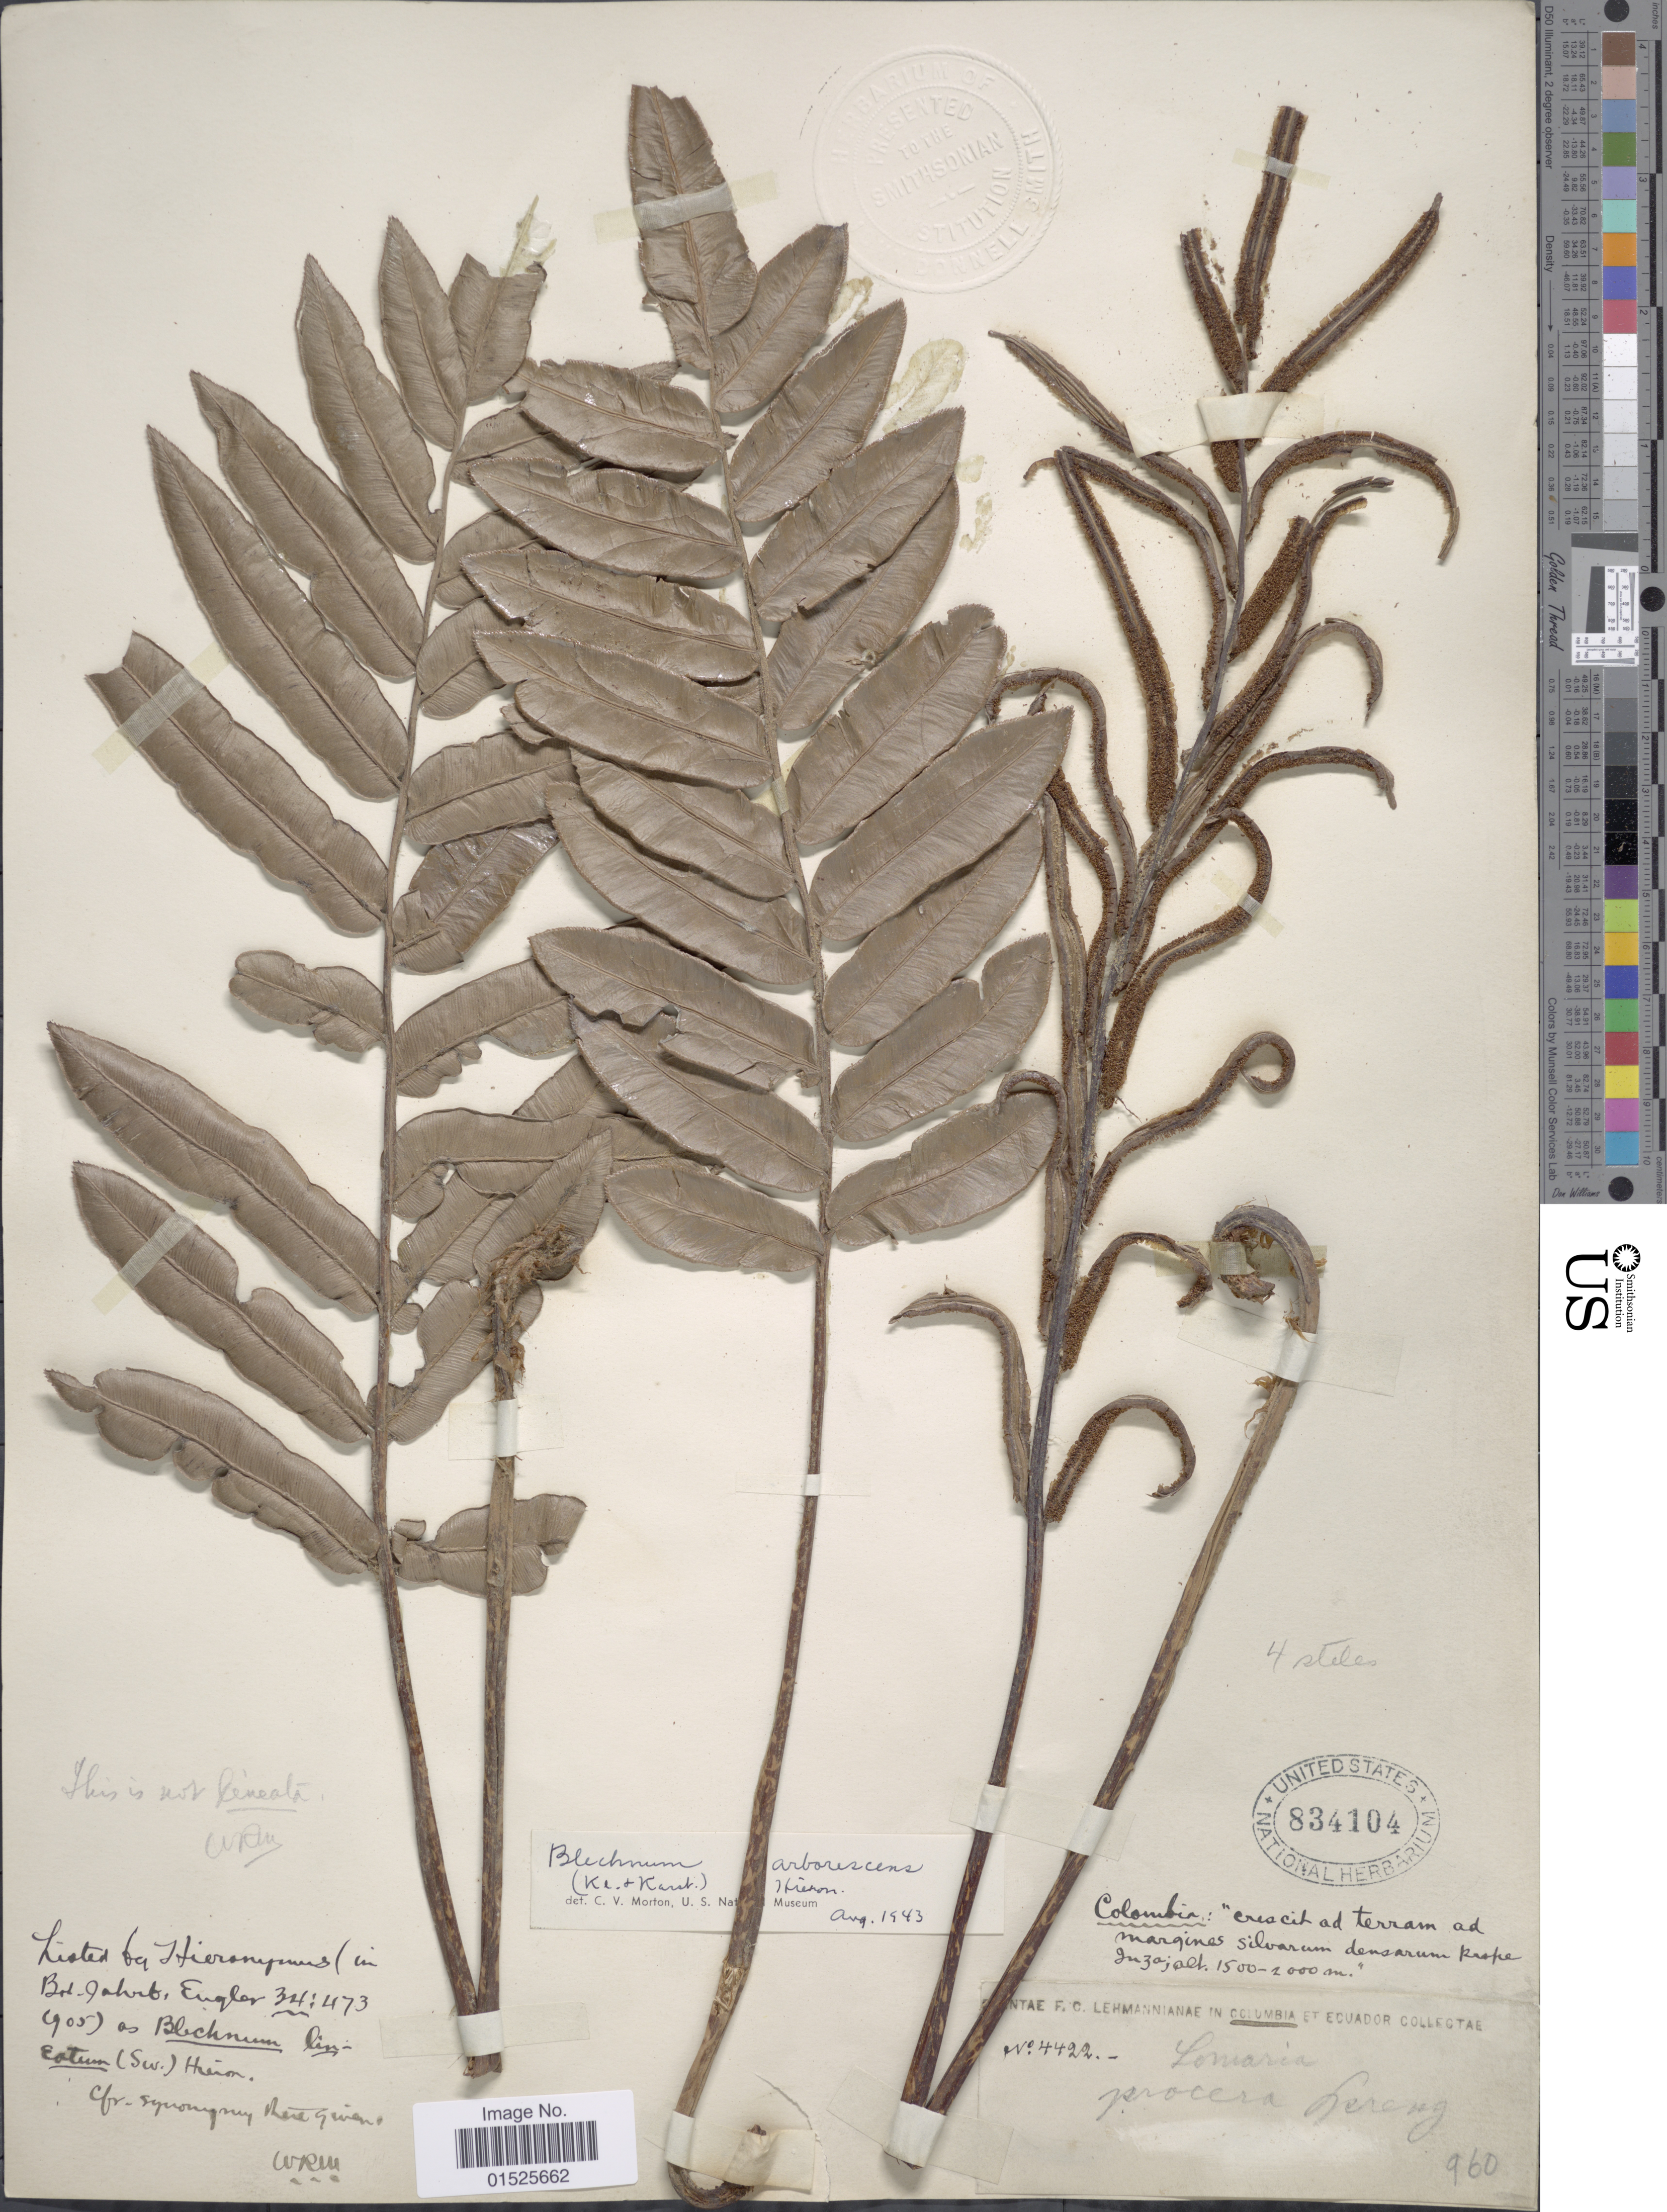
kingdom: Plantae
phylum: Tracheophyta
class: Polypodiopsida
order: Polypodiales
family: Blechnaceae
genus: Blechnum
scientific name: Blechnum cordatum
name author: (Desv.) Hieron.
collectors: F. C. Lehmann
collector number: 4422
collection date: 1960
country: Colombia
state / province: Cauca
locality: Crescit ad terram ad marginas silvarum densarum prope Inzá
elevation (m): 1500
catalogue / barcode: US 834104